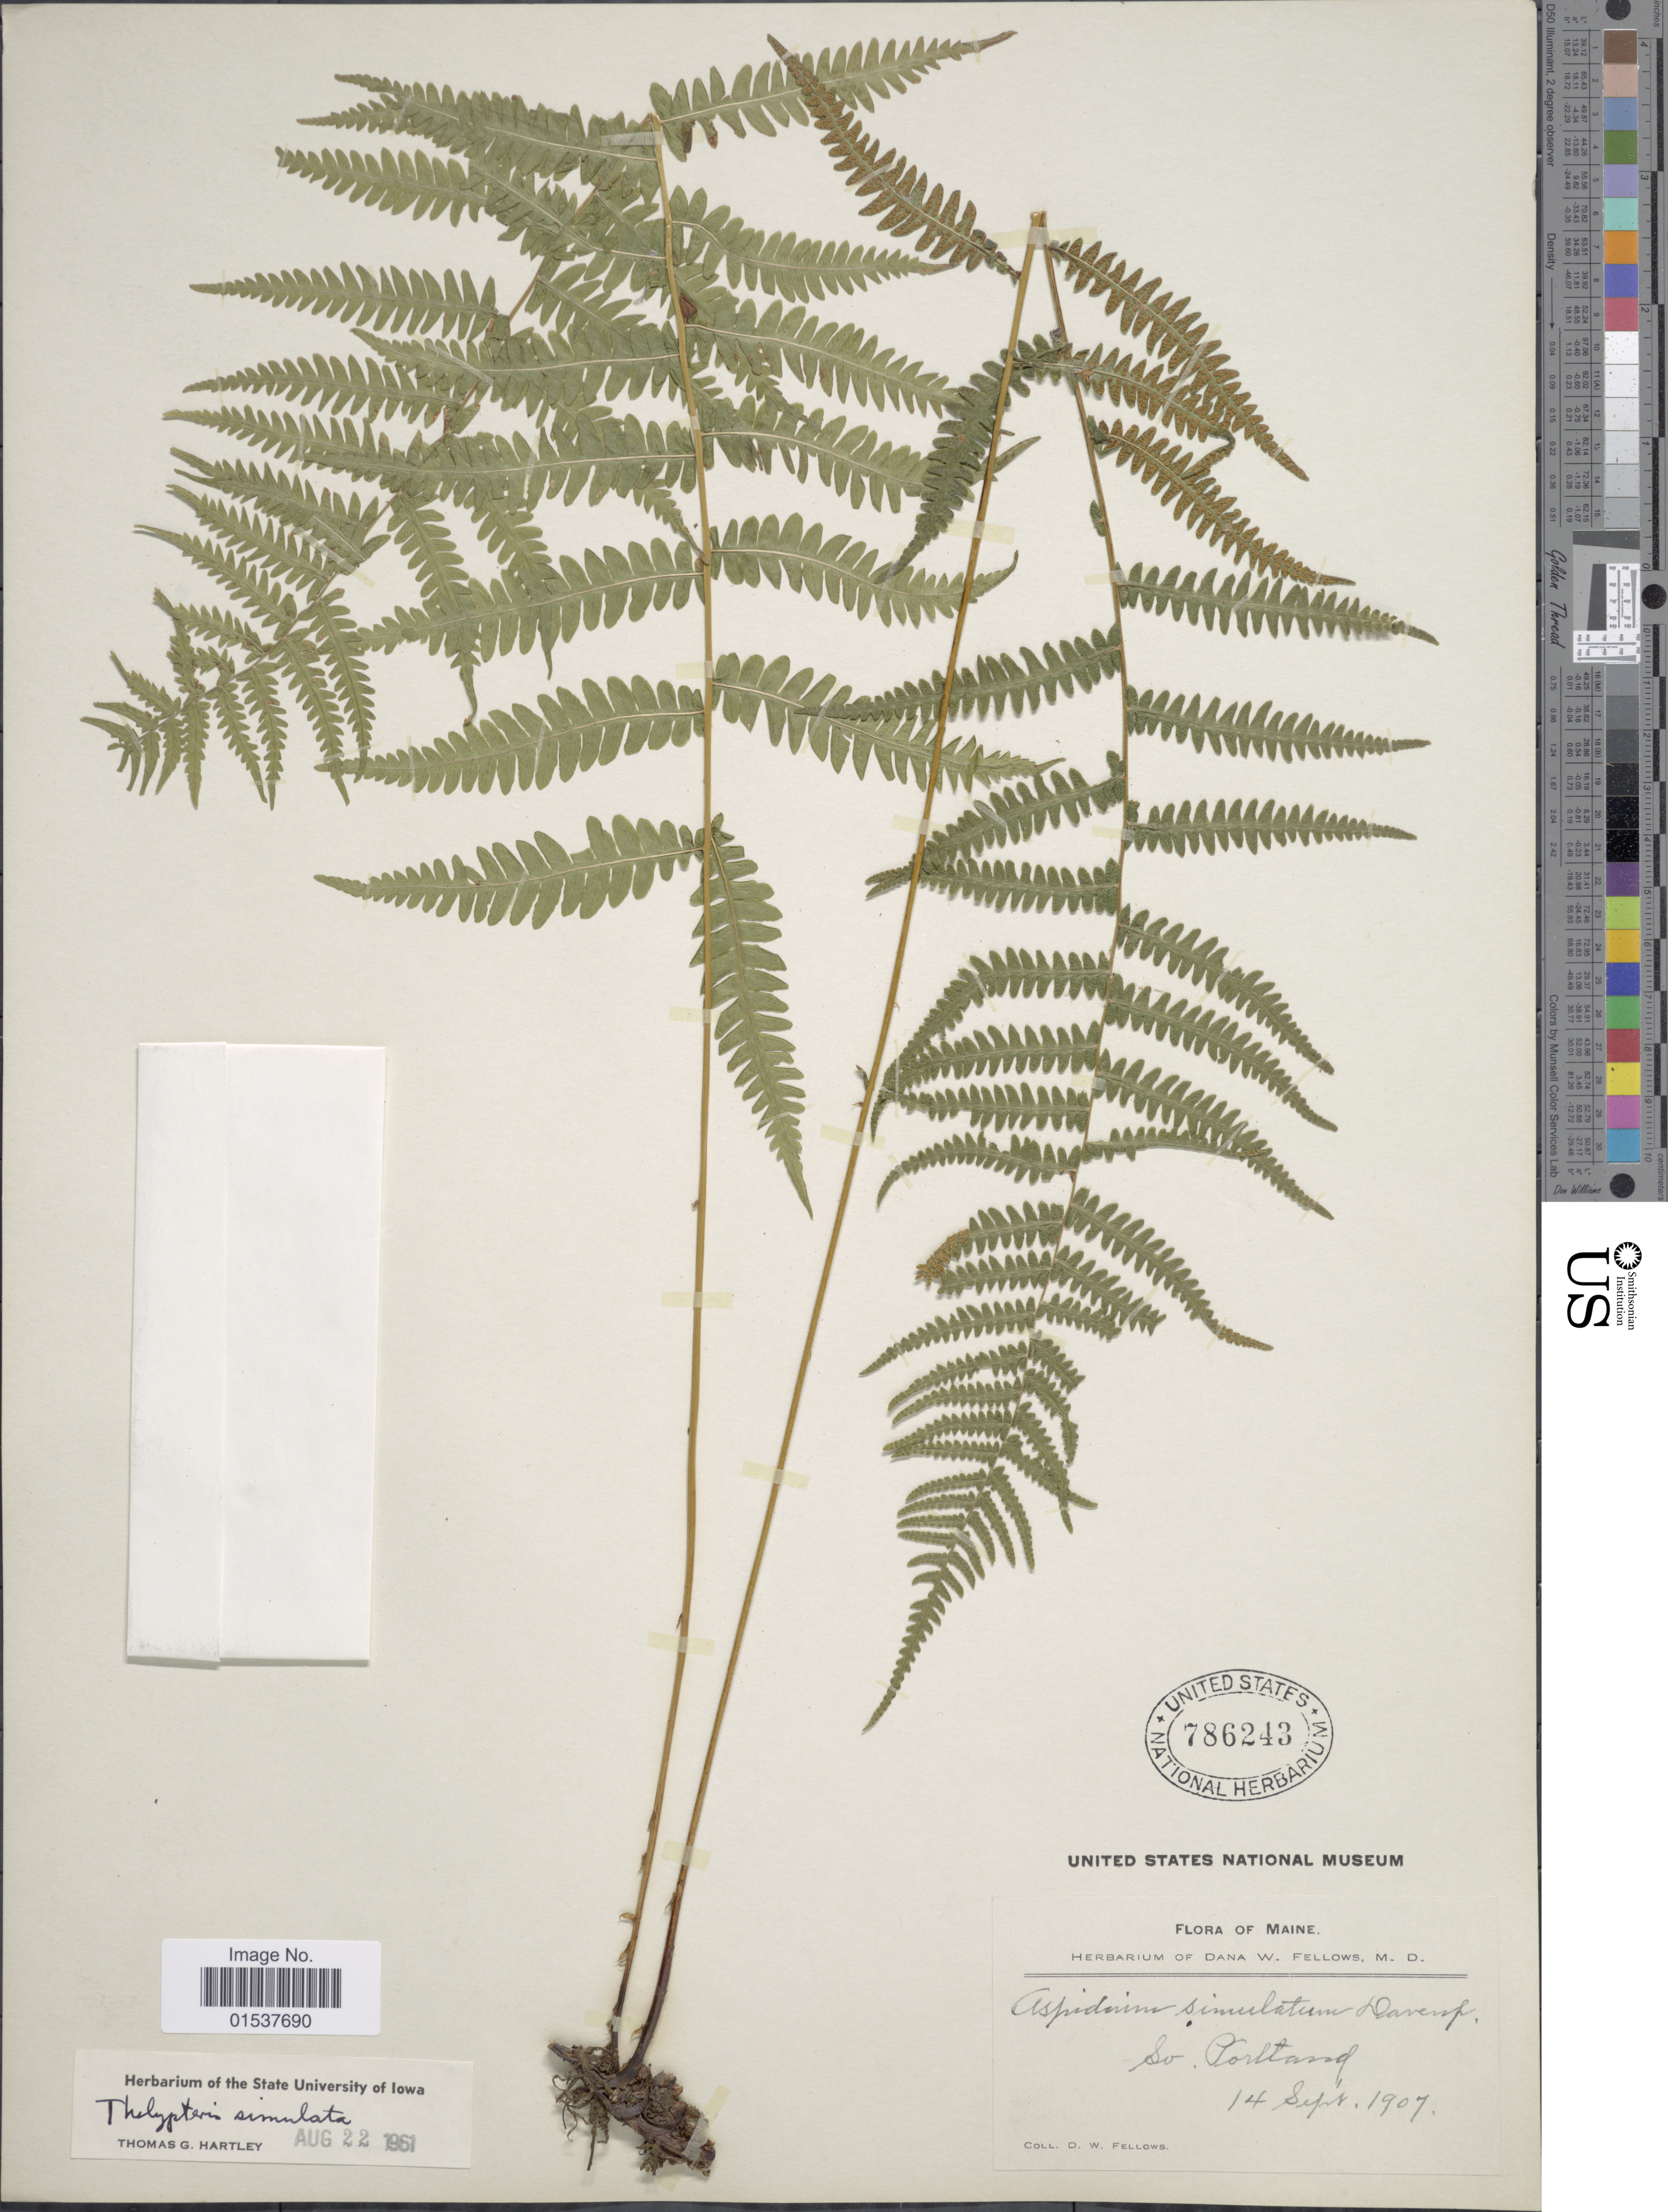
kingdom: Plantae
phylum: Tracheophyta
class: Polypodiopsida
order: Polypodiales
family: Thelypteridaceae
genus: Parathelypteris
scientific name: Parathelypteris simulata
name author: (Davenp.) Holttum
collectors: D. W. Fellows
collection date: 1907-09-14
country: United States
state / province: Maine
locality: So. Portland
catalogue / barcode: US 786243